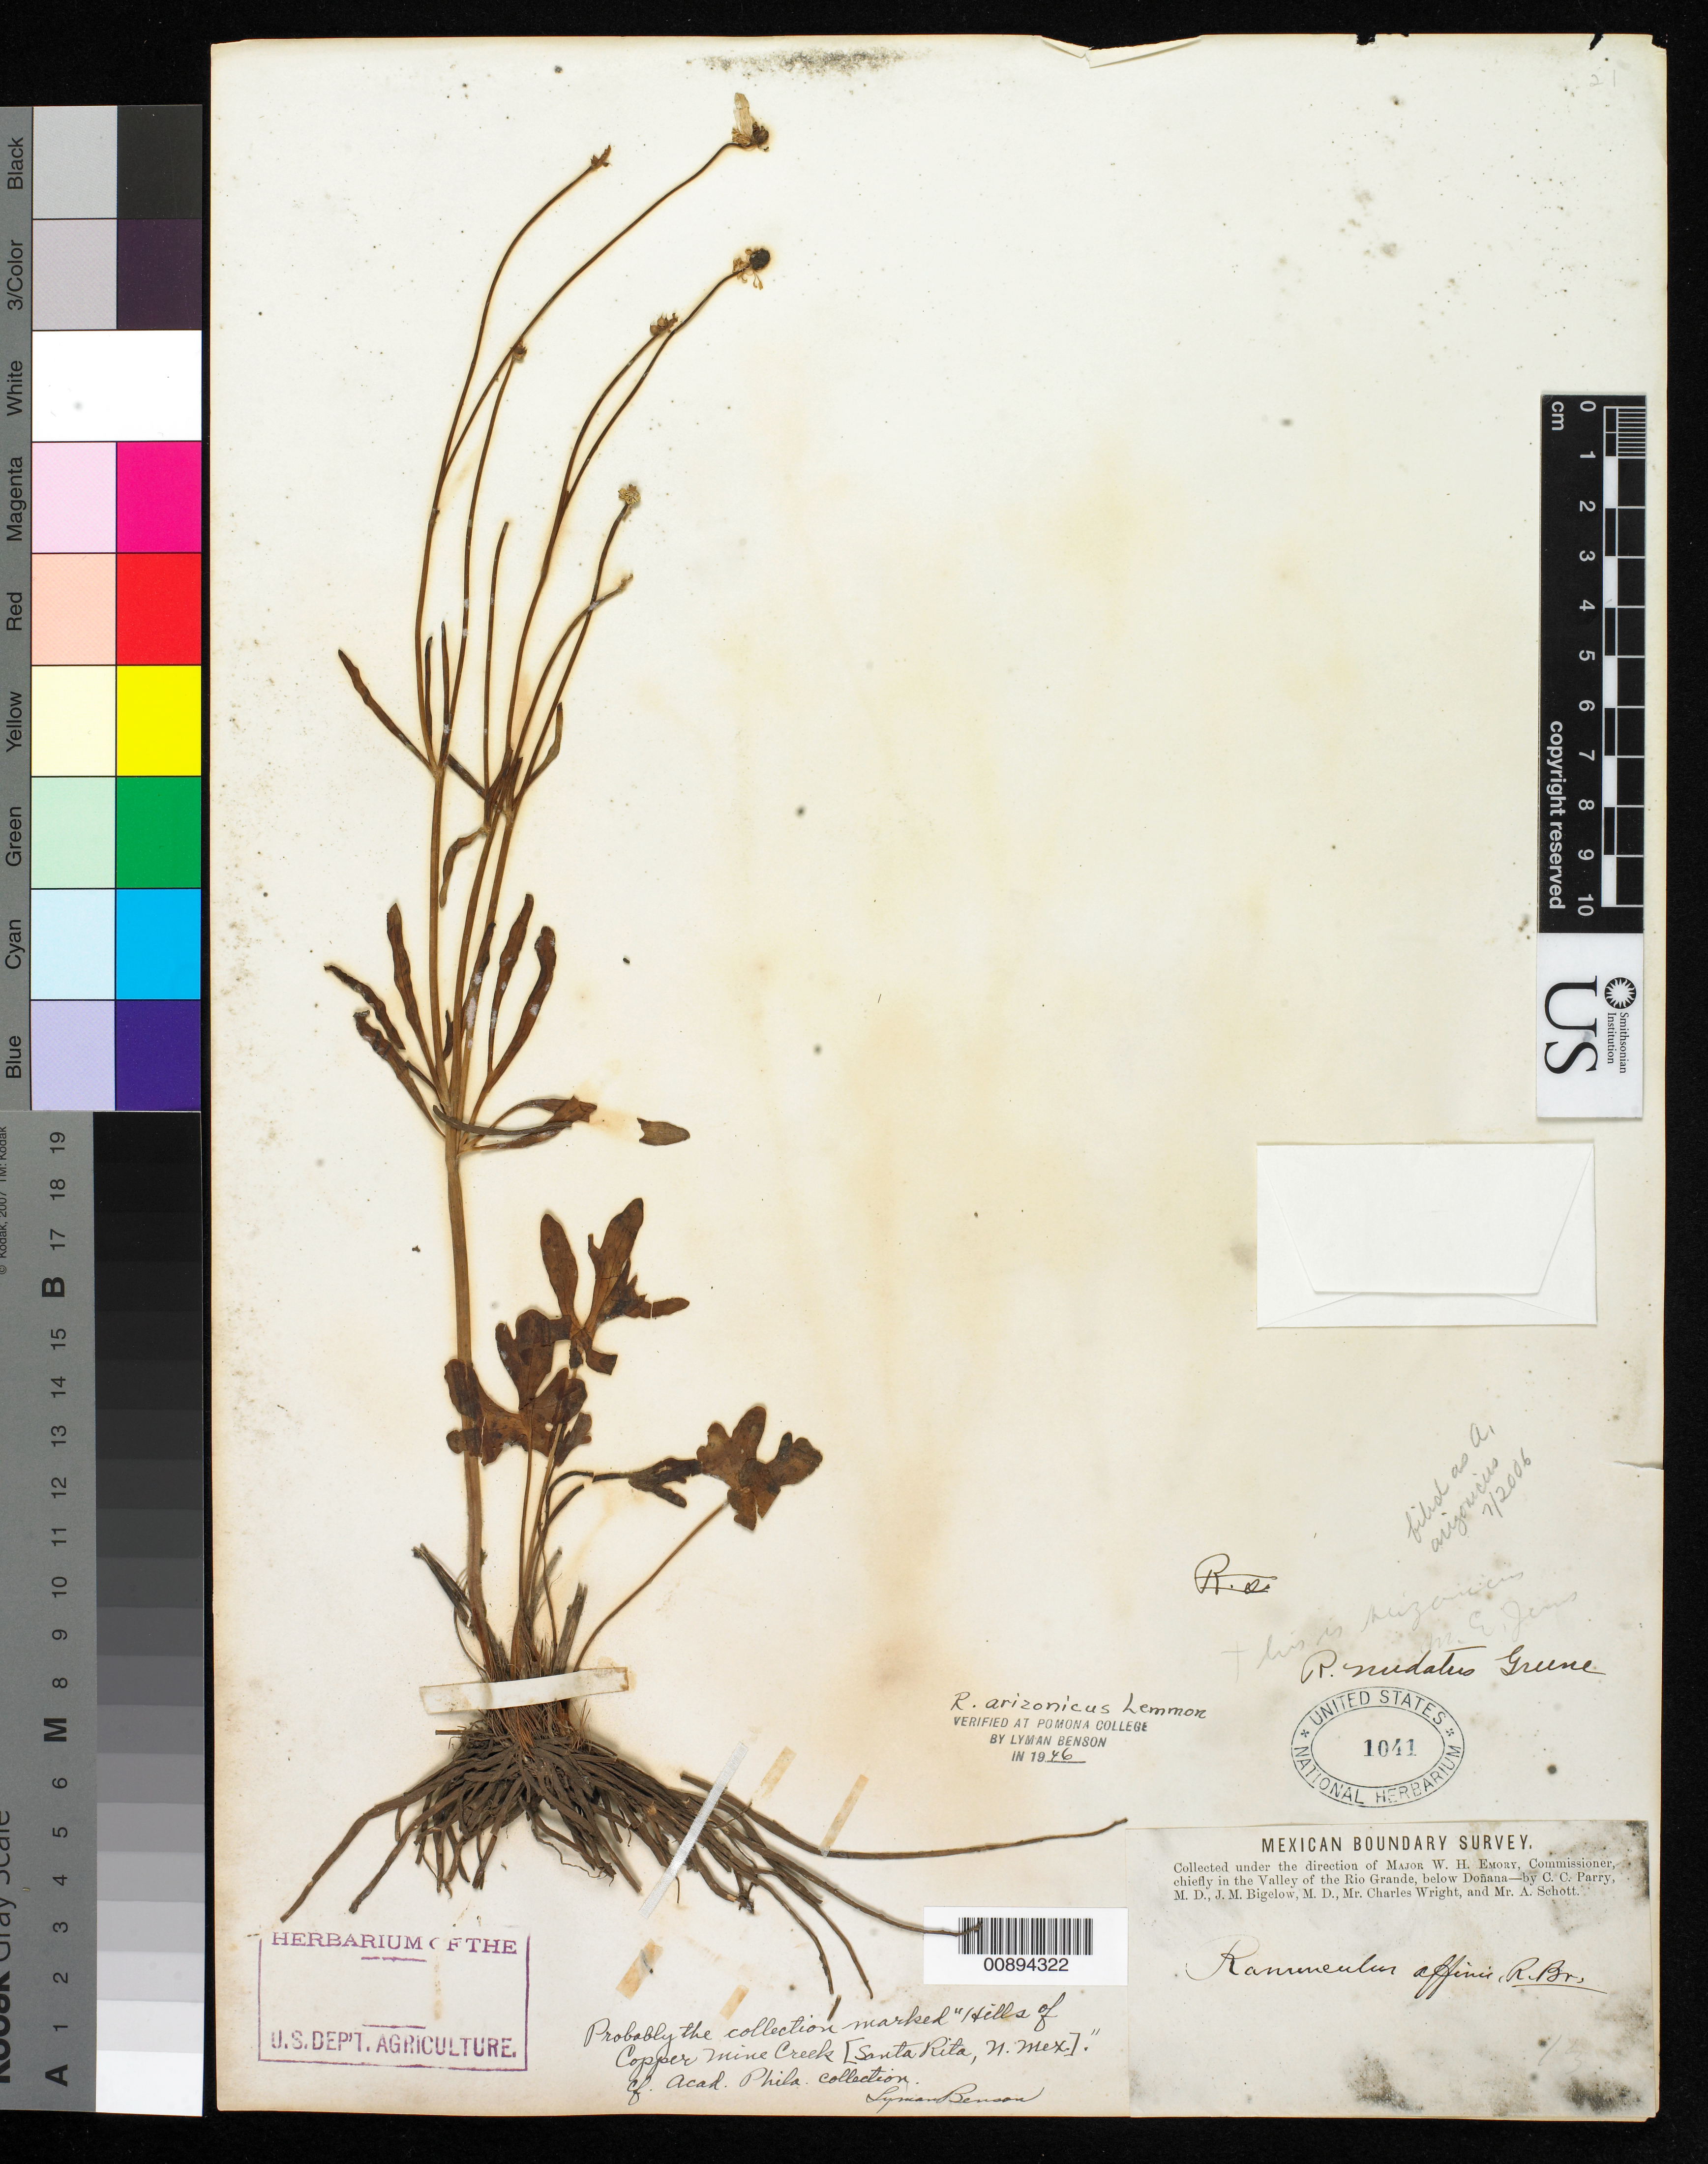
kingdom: Plantae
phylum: Tracheophyta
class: Magnoliopsida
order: Ranunculales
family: Ranunculaceae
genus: Ranunculus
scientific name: Ranunculus arizonicus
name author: Lemmon ex A. Gray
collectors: C. C. Parry, J. M. Bigelow, C. Wright & A. C. V. Schott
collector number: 13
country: United States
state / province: New Mexico / Texas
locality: Valley of the Rio Grande, below Doñana.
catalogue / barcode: US 1041